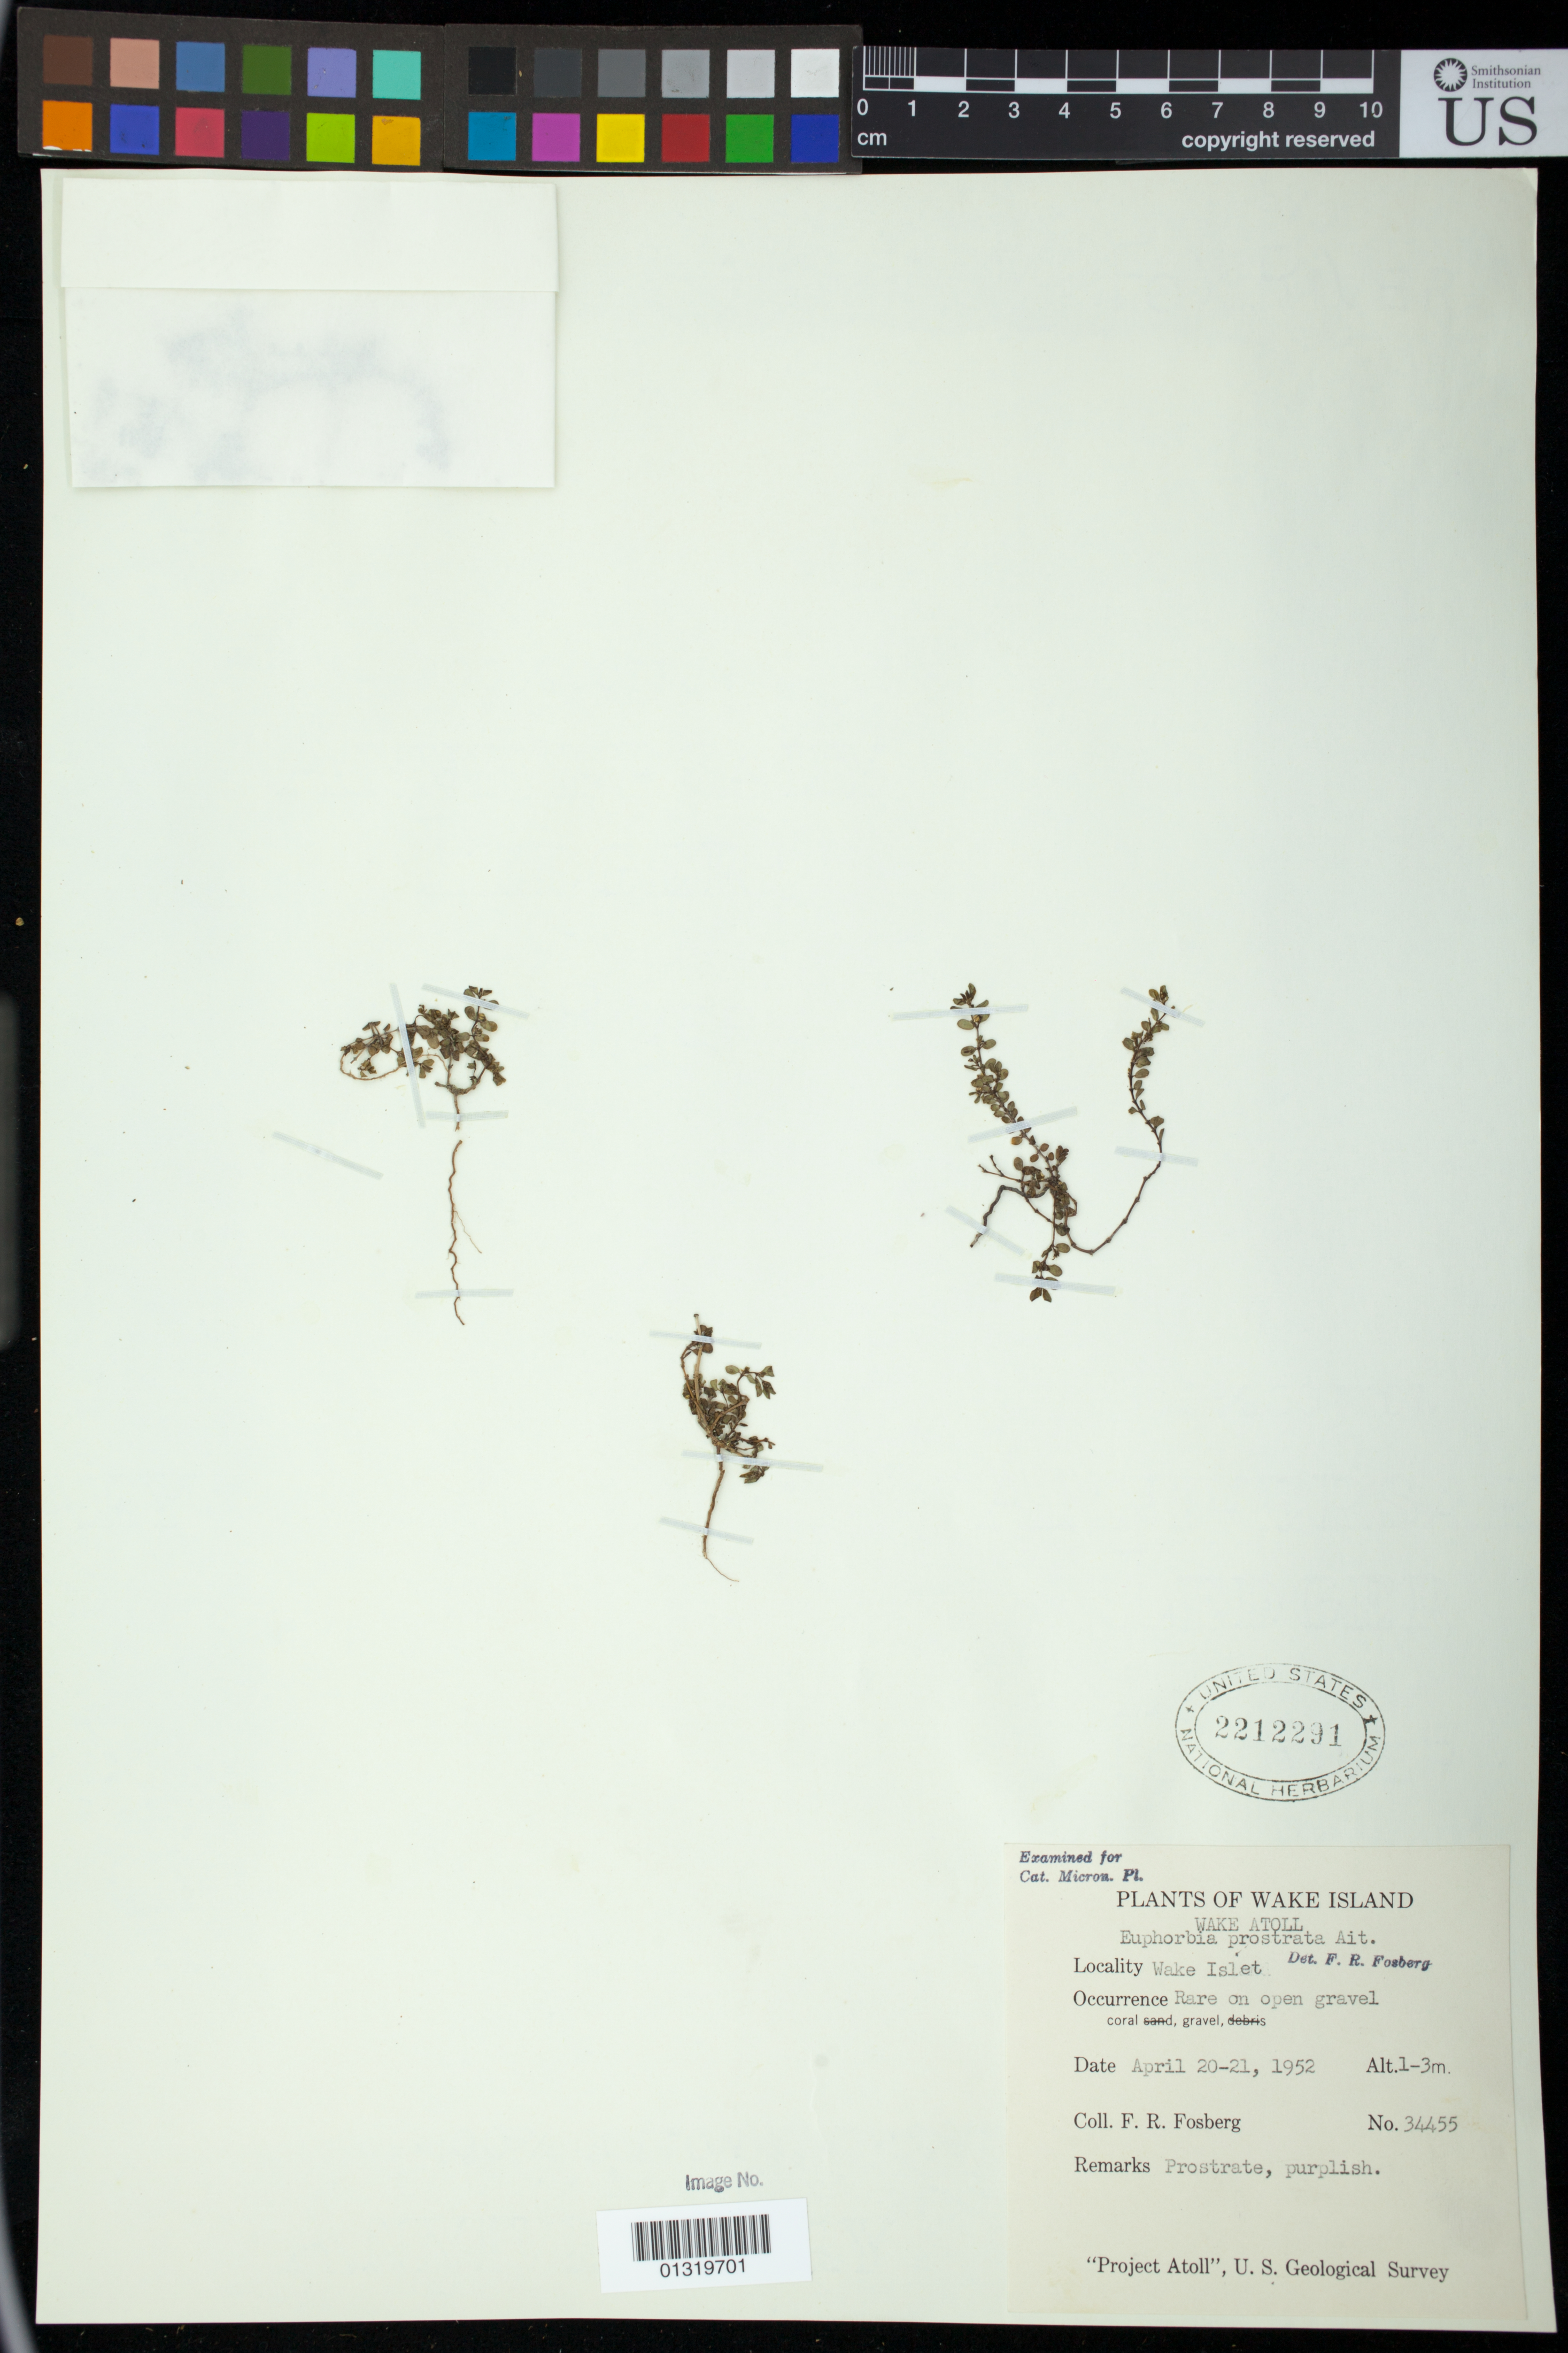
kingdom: Plantae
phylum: Tracheophyta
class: Magnoliopsida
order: Malpighiales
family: Euphorbiaceae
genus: Euphorbia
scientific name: Euphorbia prostrata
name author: Aiton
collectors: F. R. Fosberg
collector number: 34455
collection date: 1952-04-20/1952-04-21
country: U.S. Administered Pacific Islands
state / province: Wake Island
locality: Wake Islet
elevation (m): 1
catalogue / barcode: US 2212291